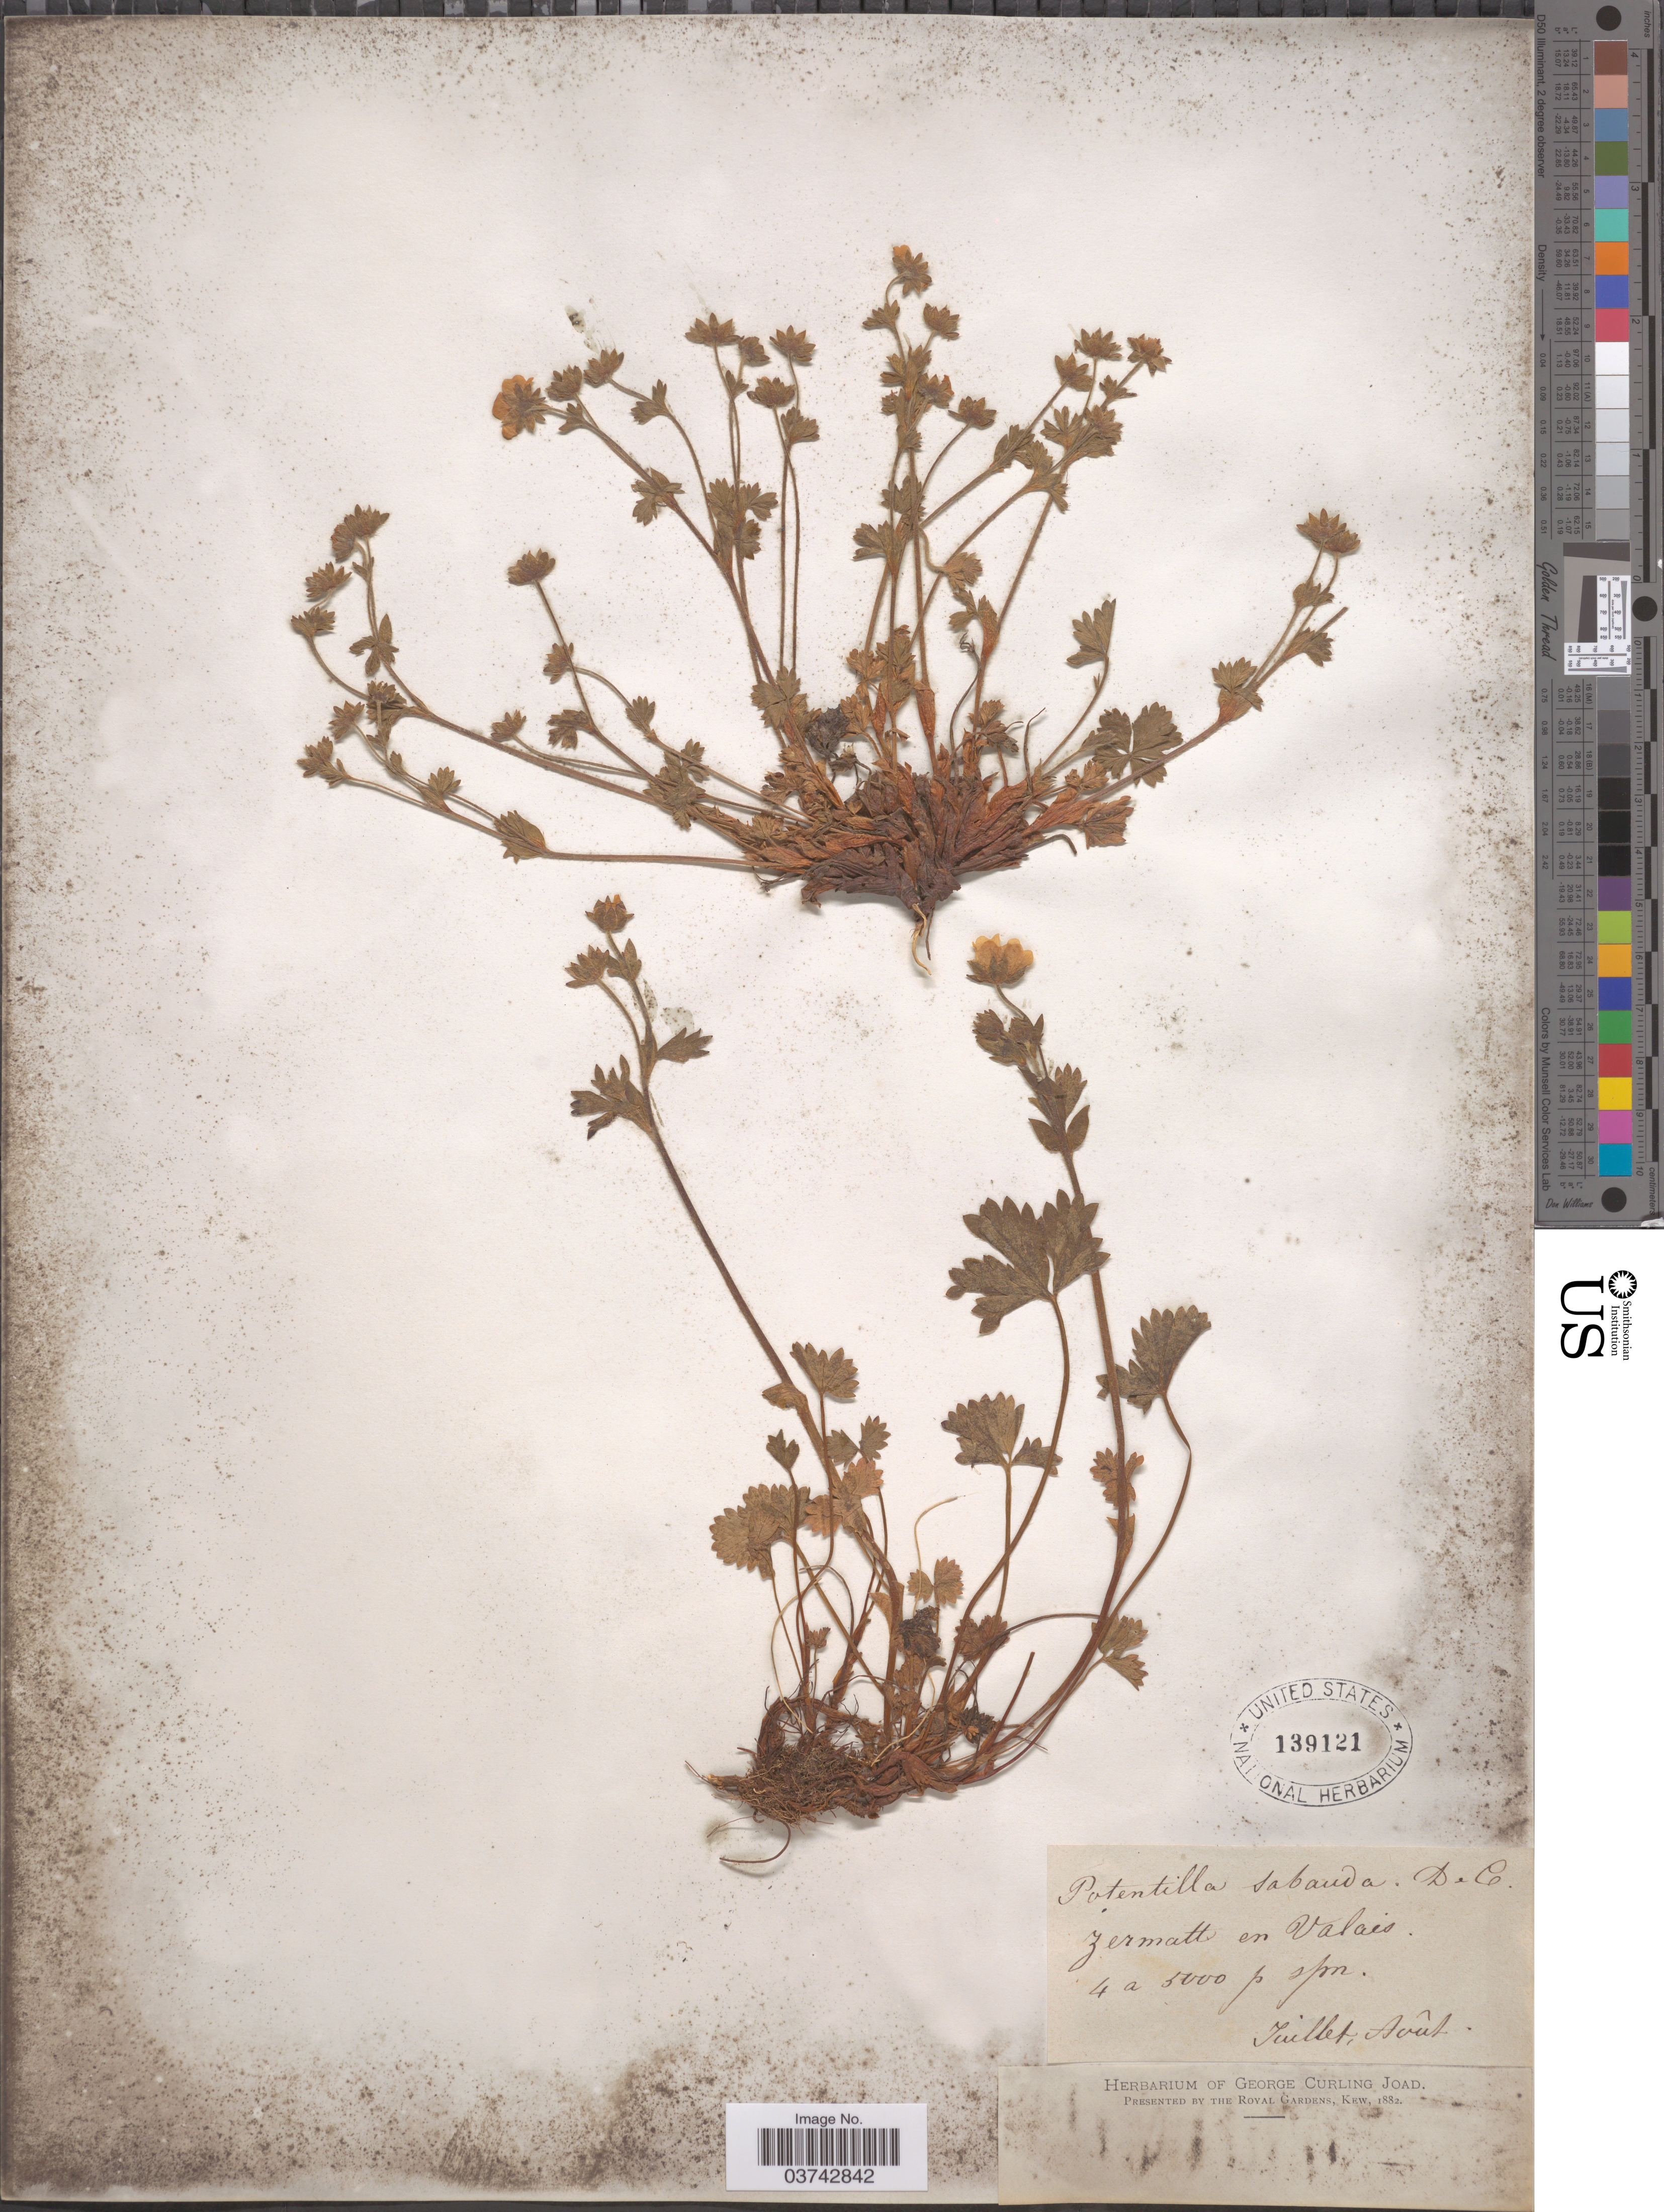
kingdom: Plantae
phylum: Tracheophyta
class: Magnoliopsida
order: Rosales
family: Rosaceae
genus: Potentilla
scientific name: Potentilla sabauda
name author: DC.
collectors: ex herb. George Curling Joad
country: Switzerland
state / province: Valais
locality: Zermatt.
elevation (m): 1219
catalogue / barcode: US 139121